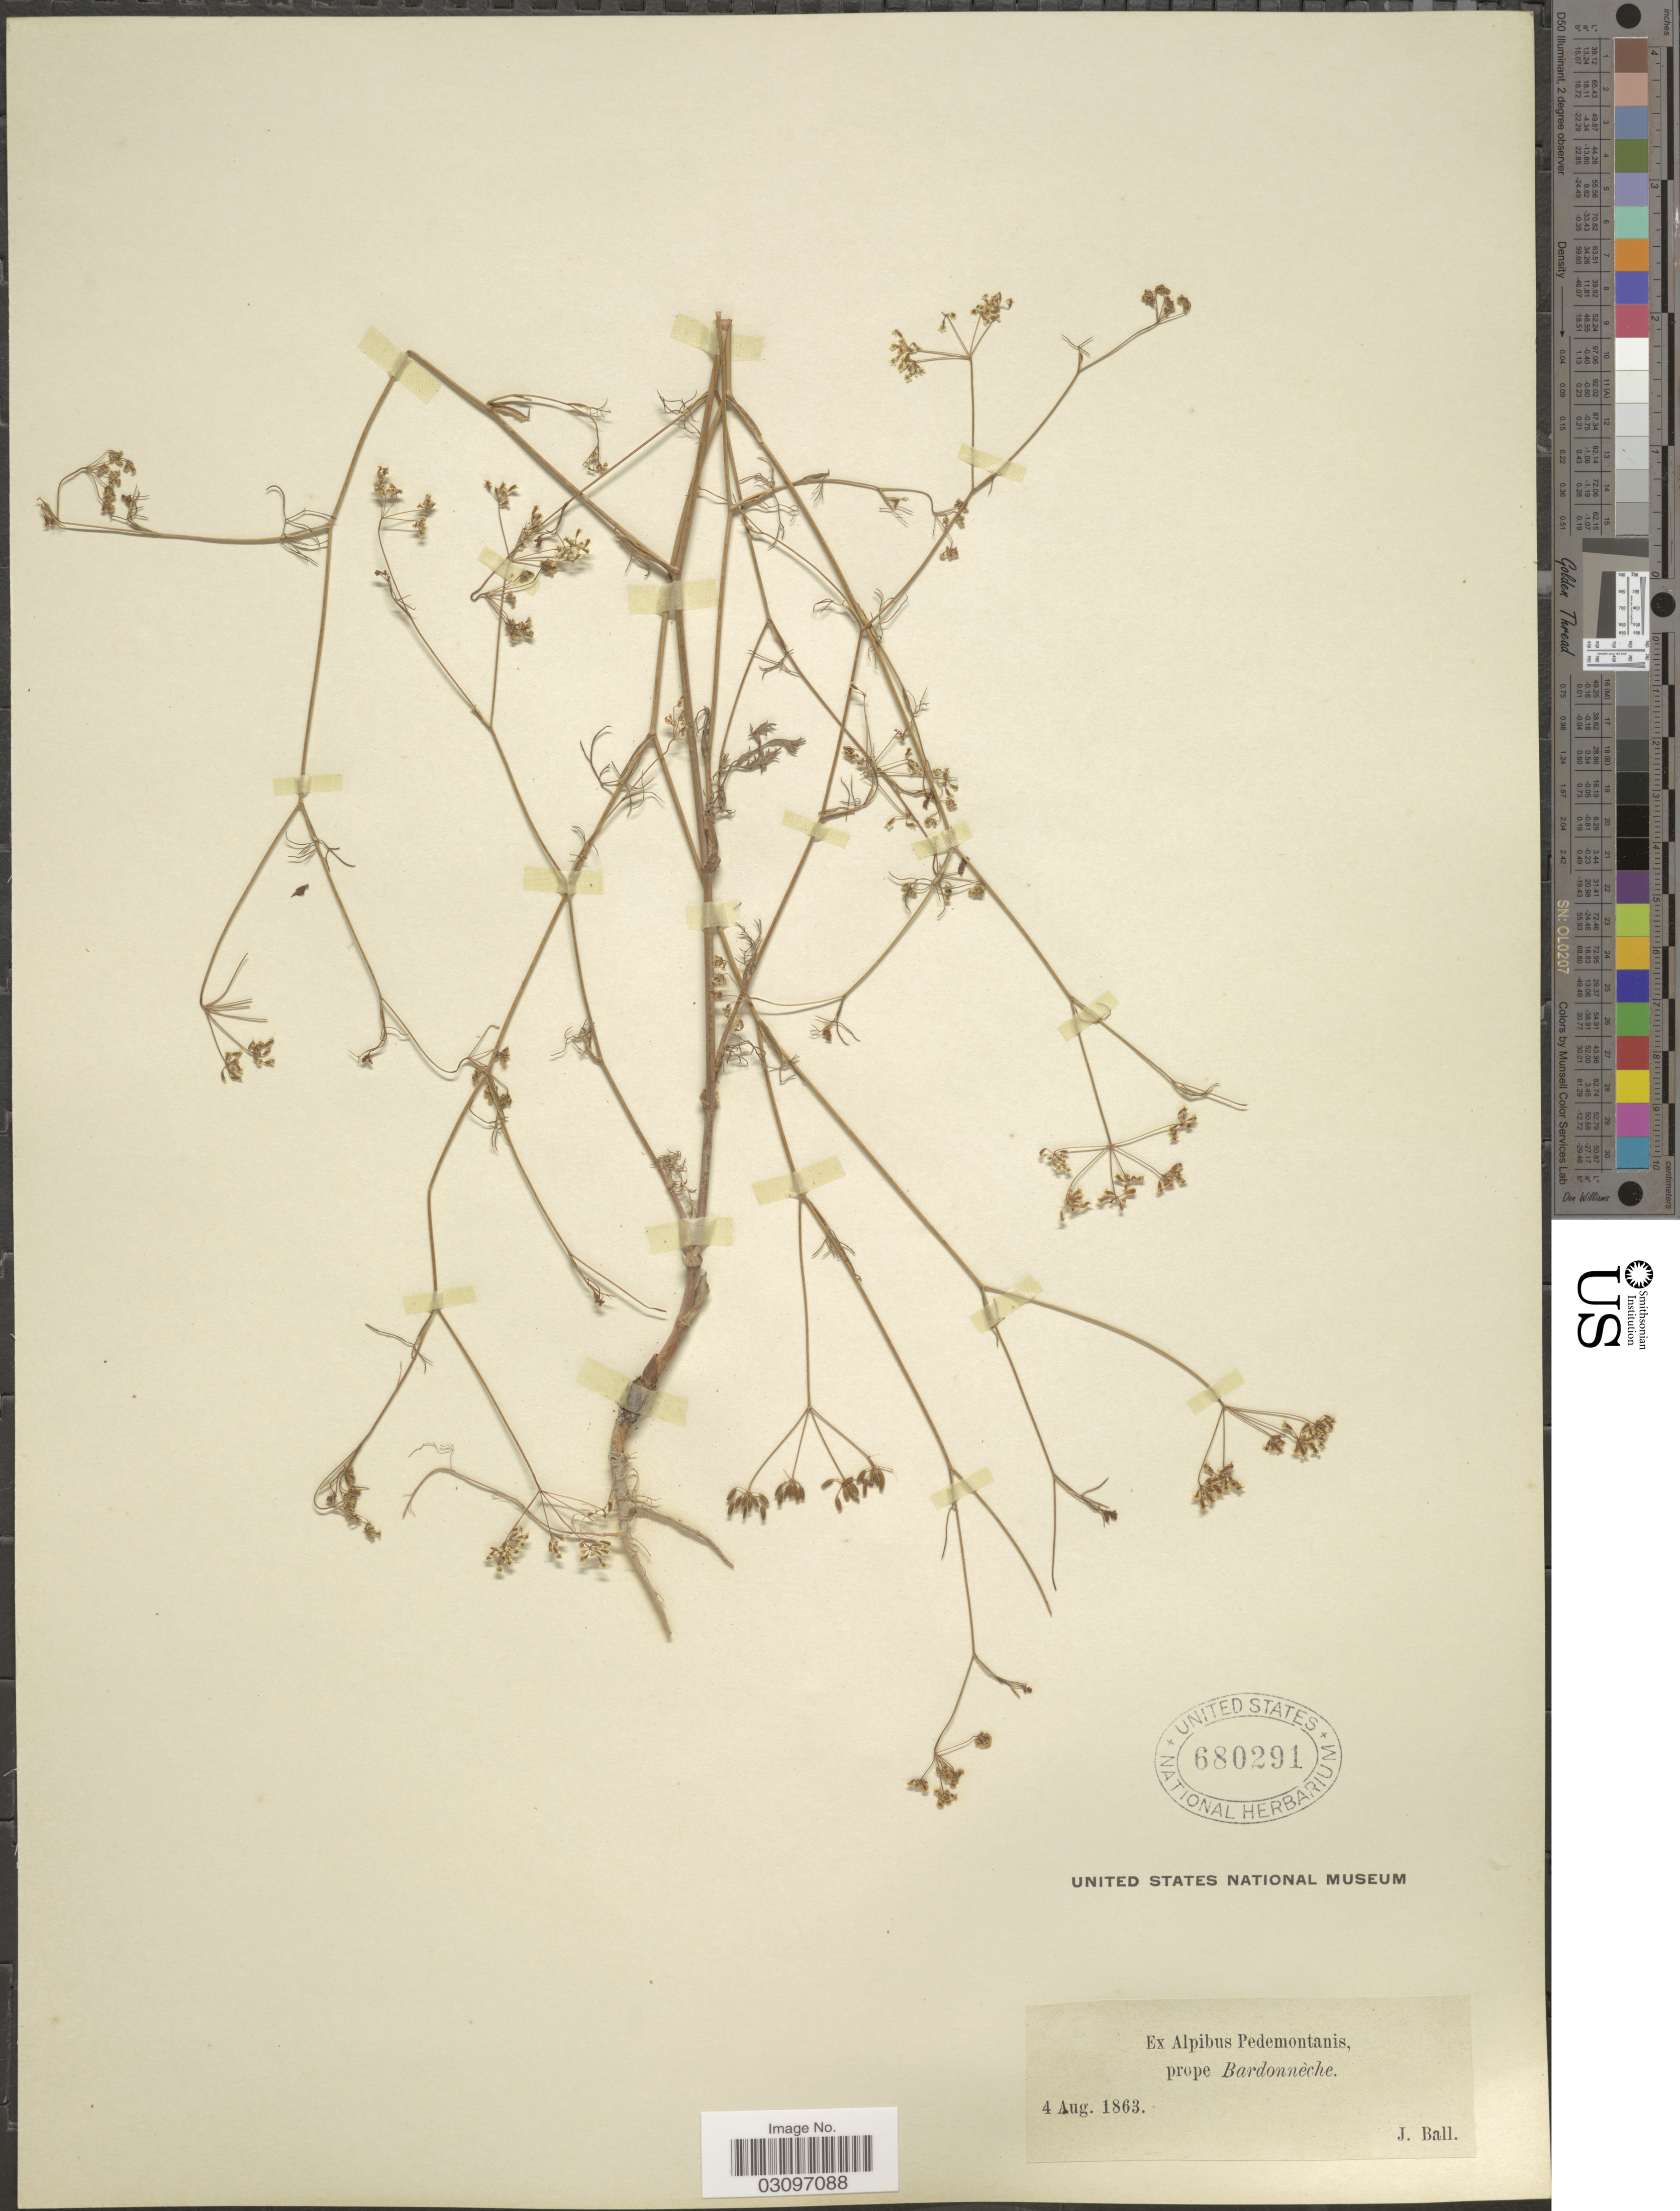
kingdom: Plantae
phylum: Tracheophyta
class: Magnoliopsida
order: Apiales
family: Apiaceae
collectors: J. Ball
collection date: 1863-08-04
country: Italy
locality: Ex Alpibus Pedemontanis, prope Bardonnèche.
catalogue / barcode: US 680291